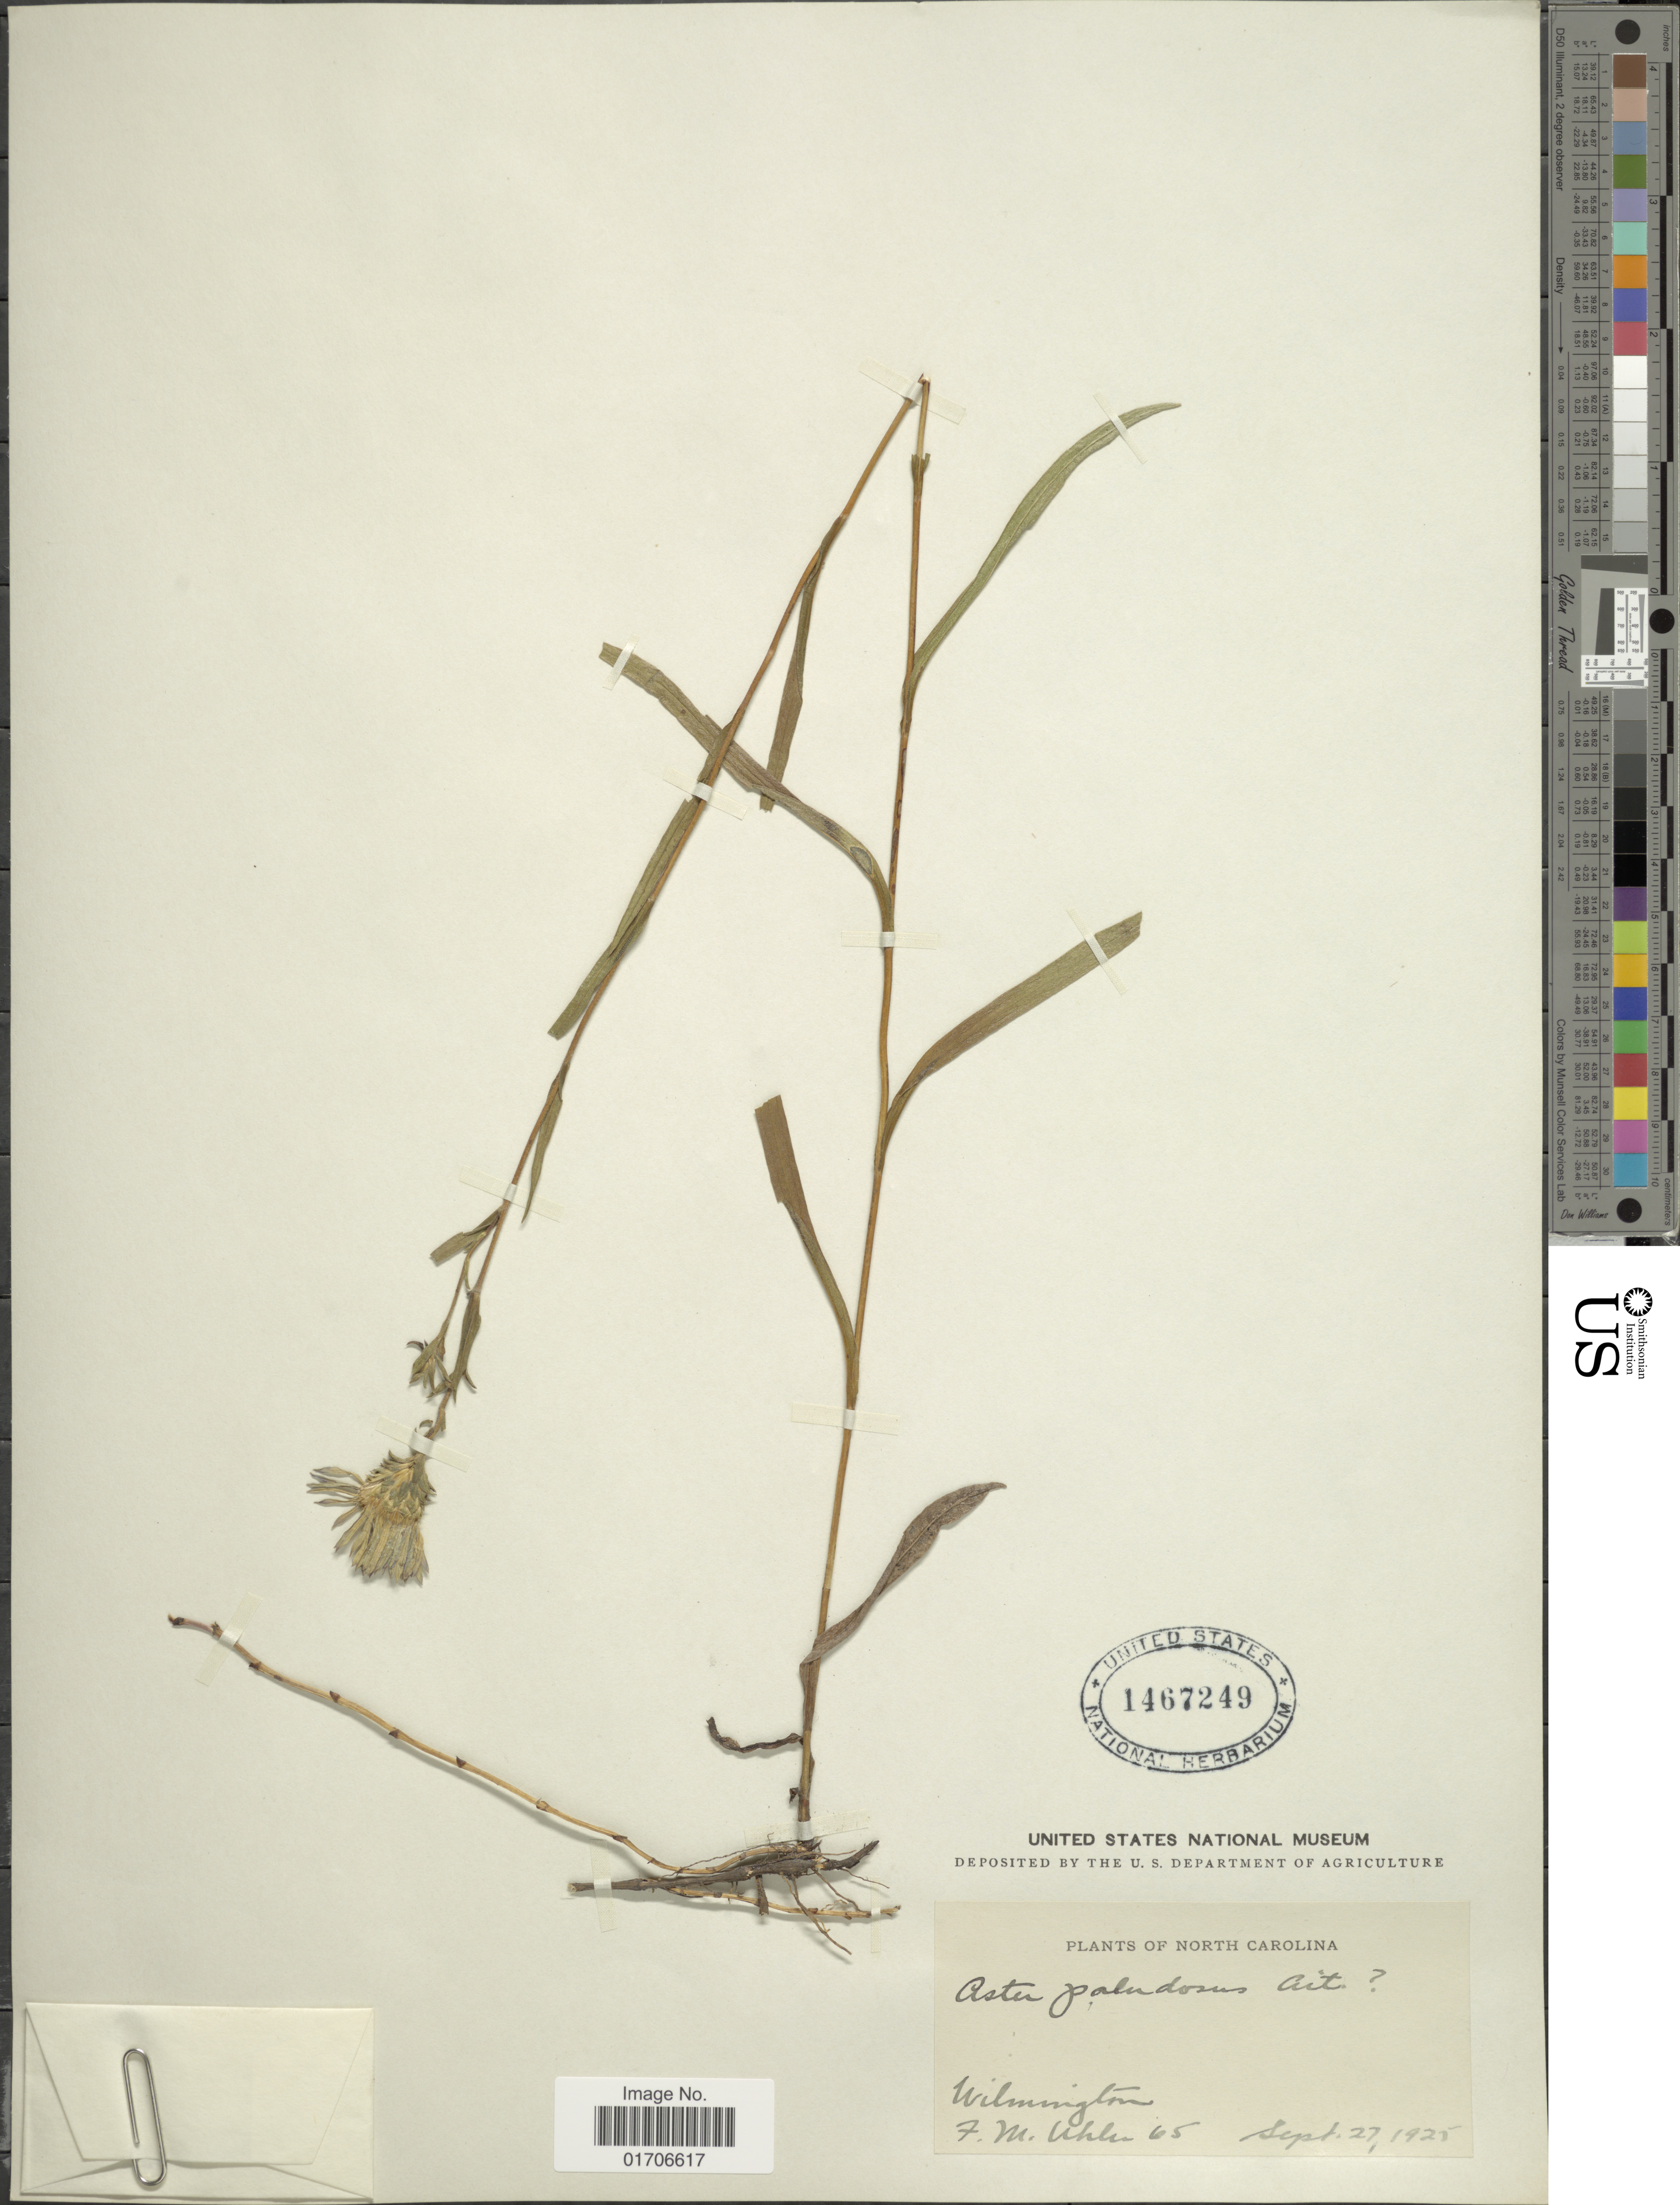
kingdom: Plantae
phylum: Tracheophyta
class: Magnoliopsida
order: Asterales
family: Asteraceae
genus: Eurybia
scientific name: Eurybia paludosa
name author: (Aiton) G.L. Nesom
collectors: F. M. Uhler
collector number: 65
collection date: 1925-09-27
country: United States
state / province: North Carolina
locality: Wilmington.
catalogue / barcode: US 1467249